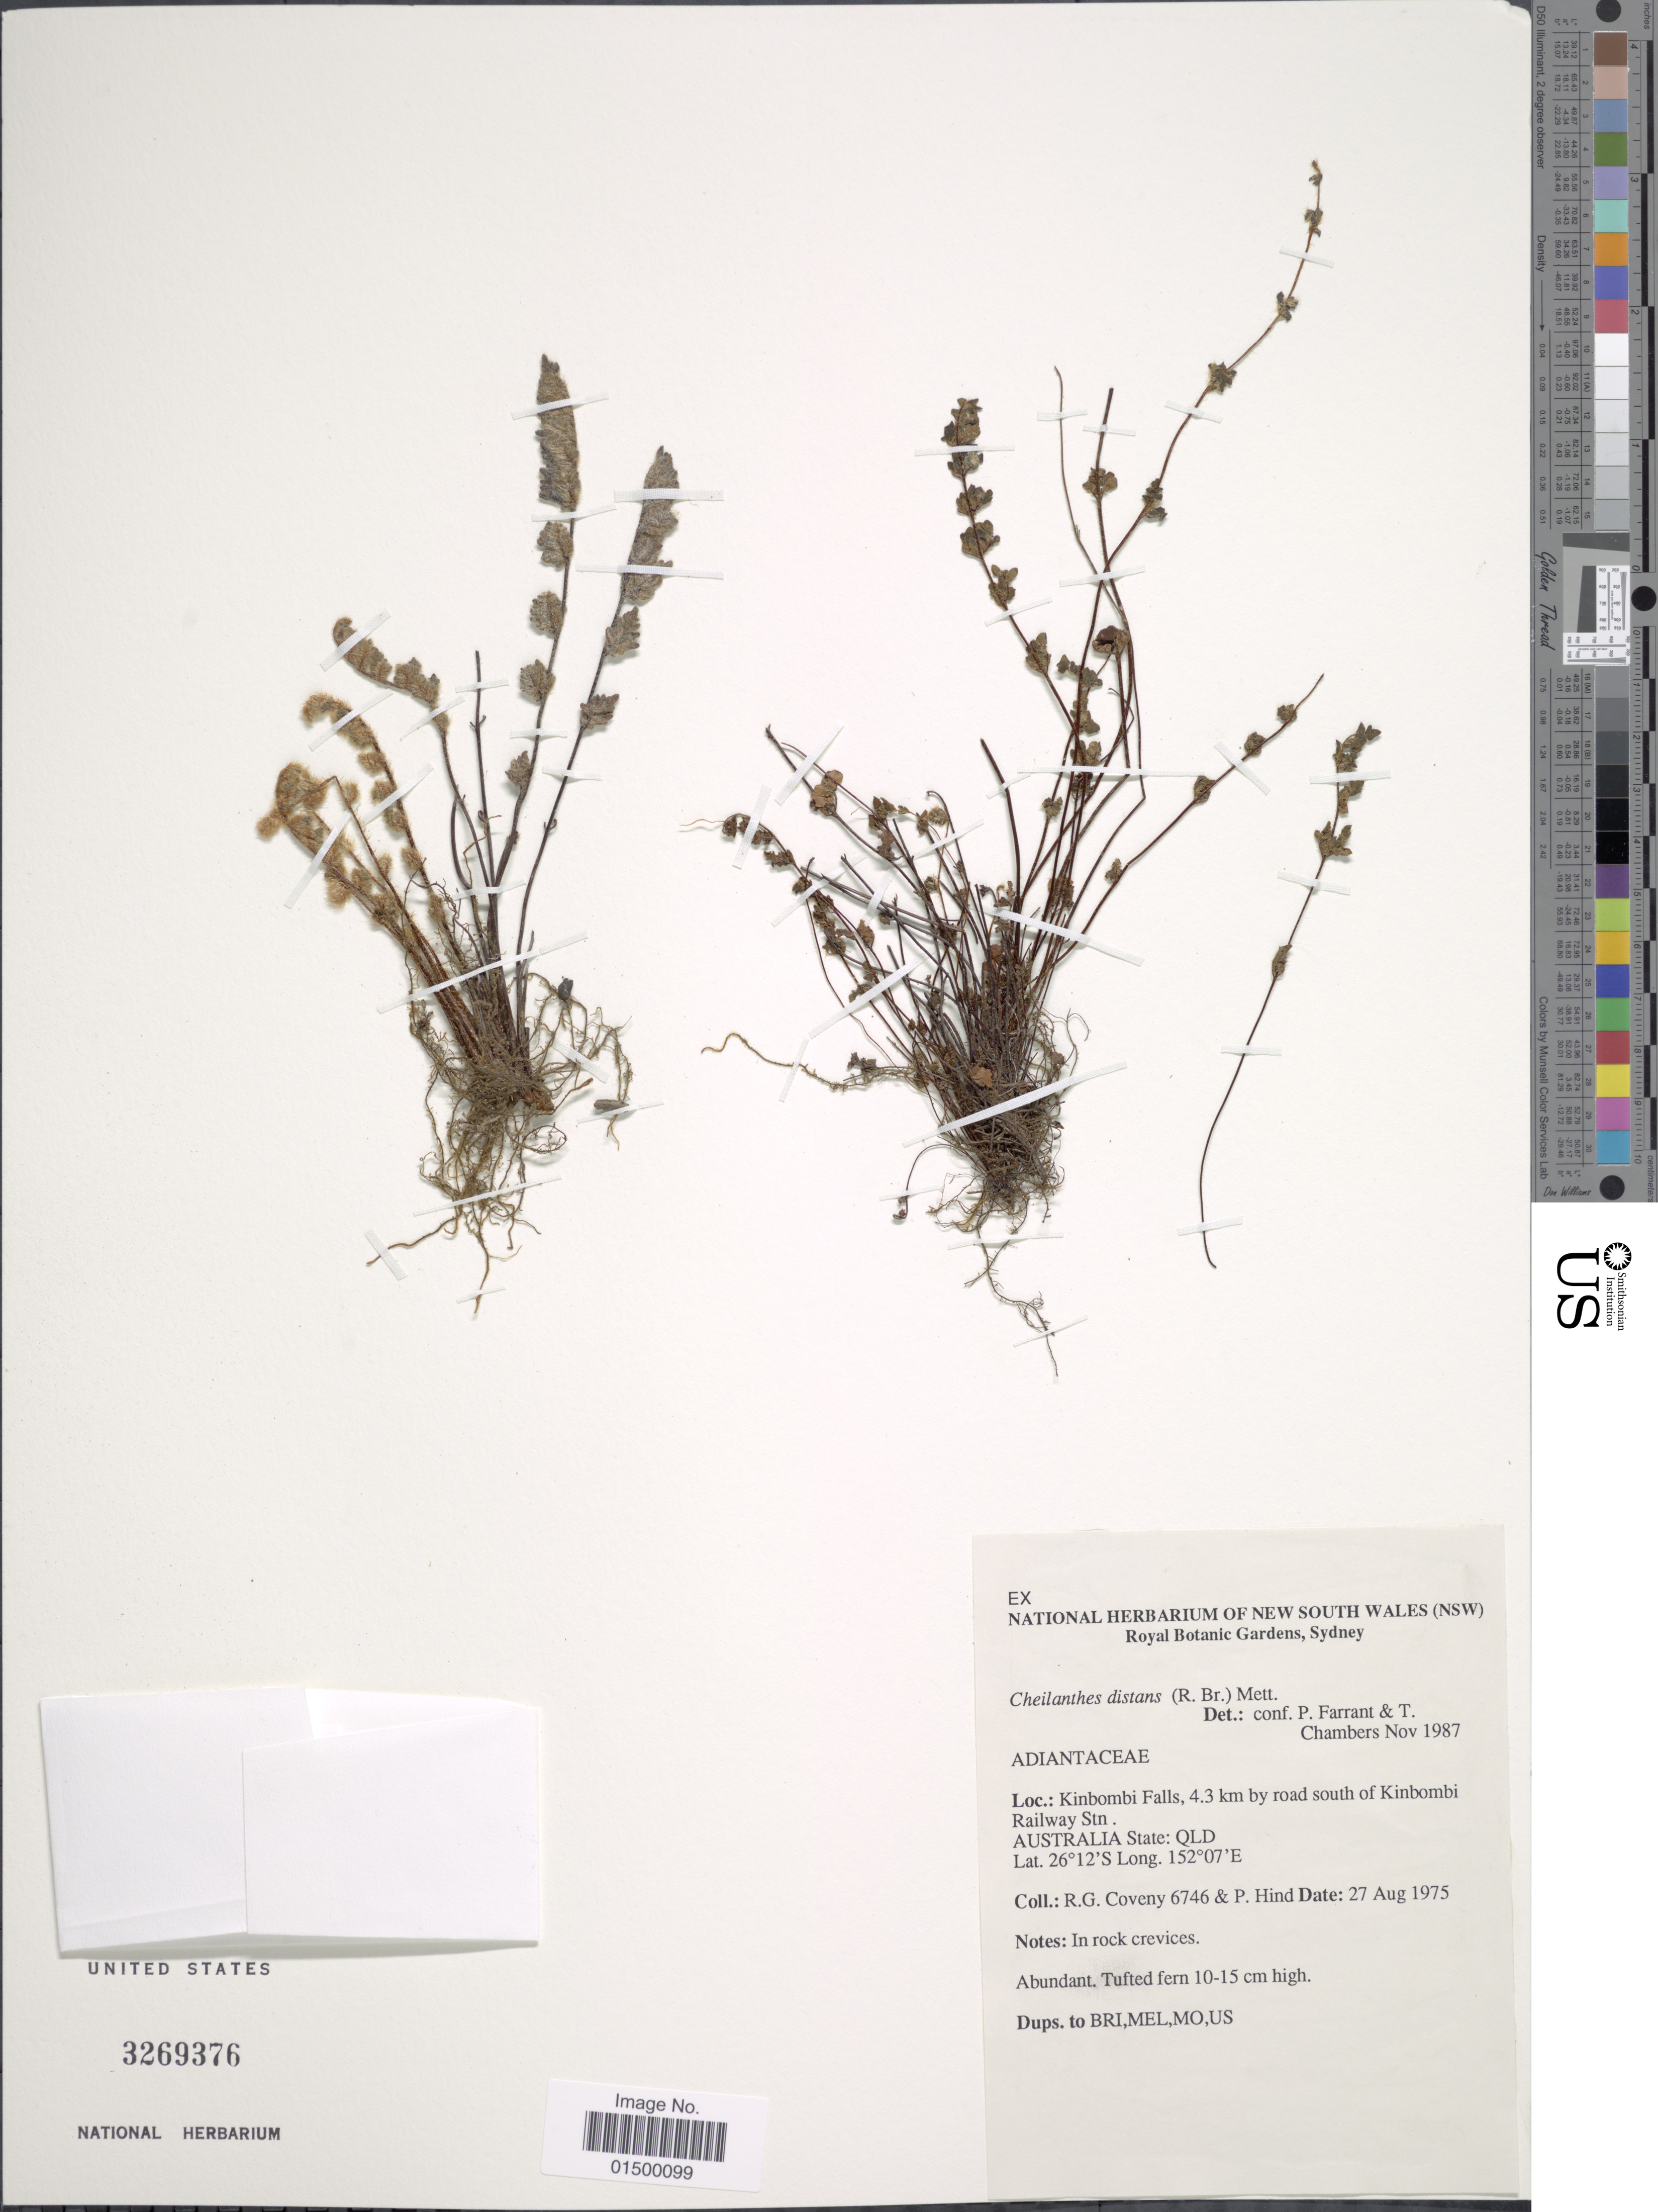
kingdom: Plantae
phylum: Tracheophyta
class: Polypodiopsida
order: Polypodiales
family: Pteridaceae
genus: Cheilanthes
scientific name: Cheilanthes distans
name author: Mett.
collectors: R. Coveny & P. Hind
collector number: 6746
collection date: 1975-08-27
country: Australia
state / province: Queensland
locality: Kinbomi Falls, 4.3 km by road south of Kinbombi Railway Stn. Australia State: QLD.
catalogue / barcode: US 3269376